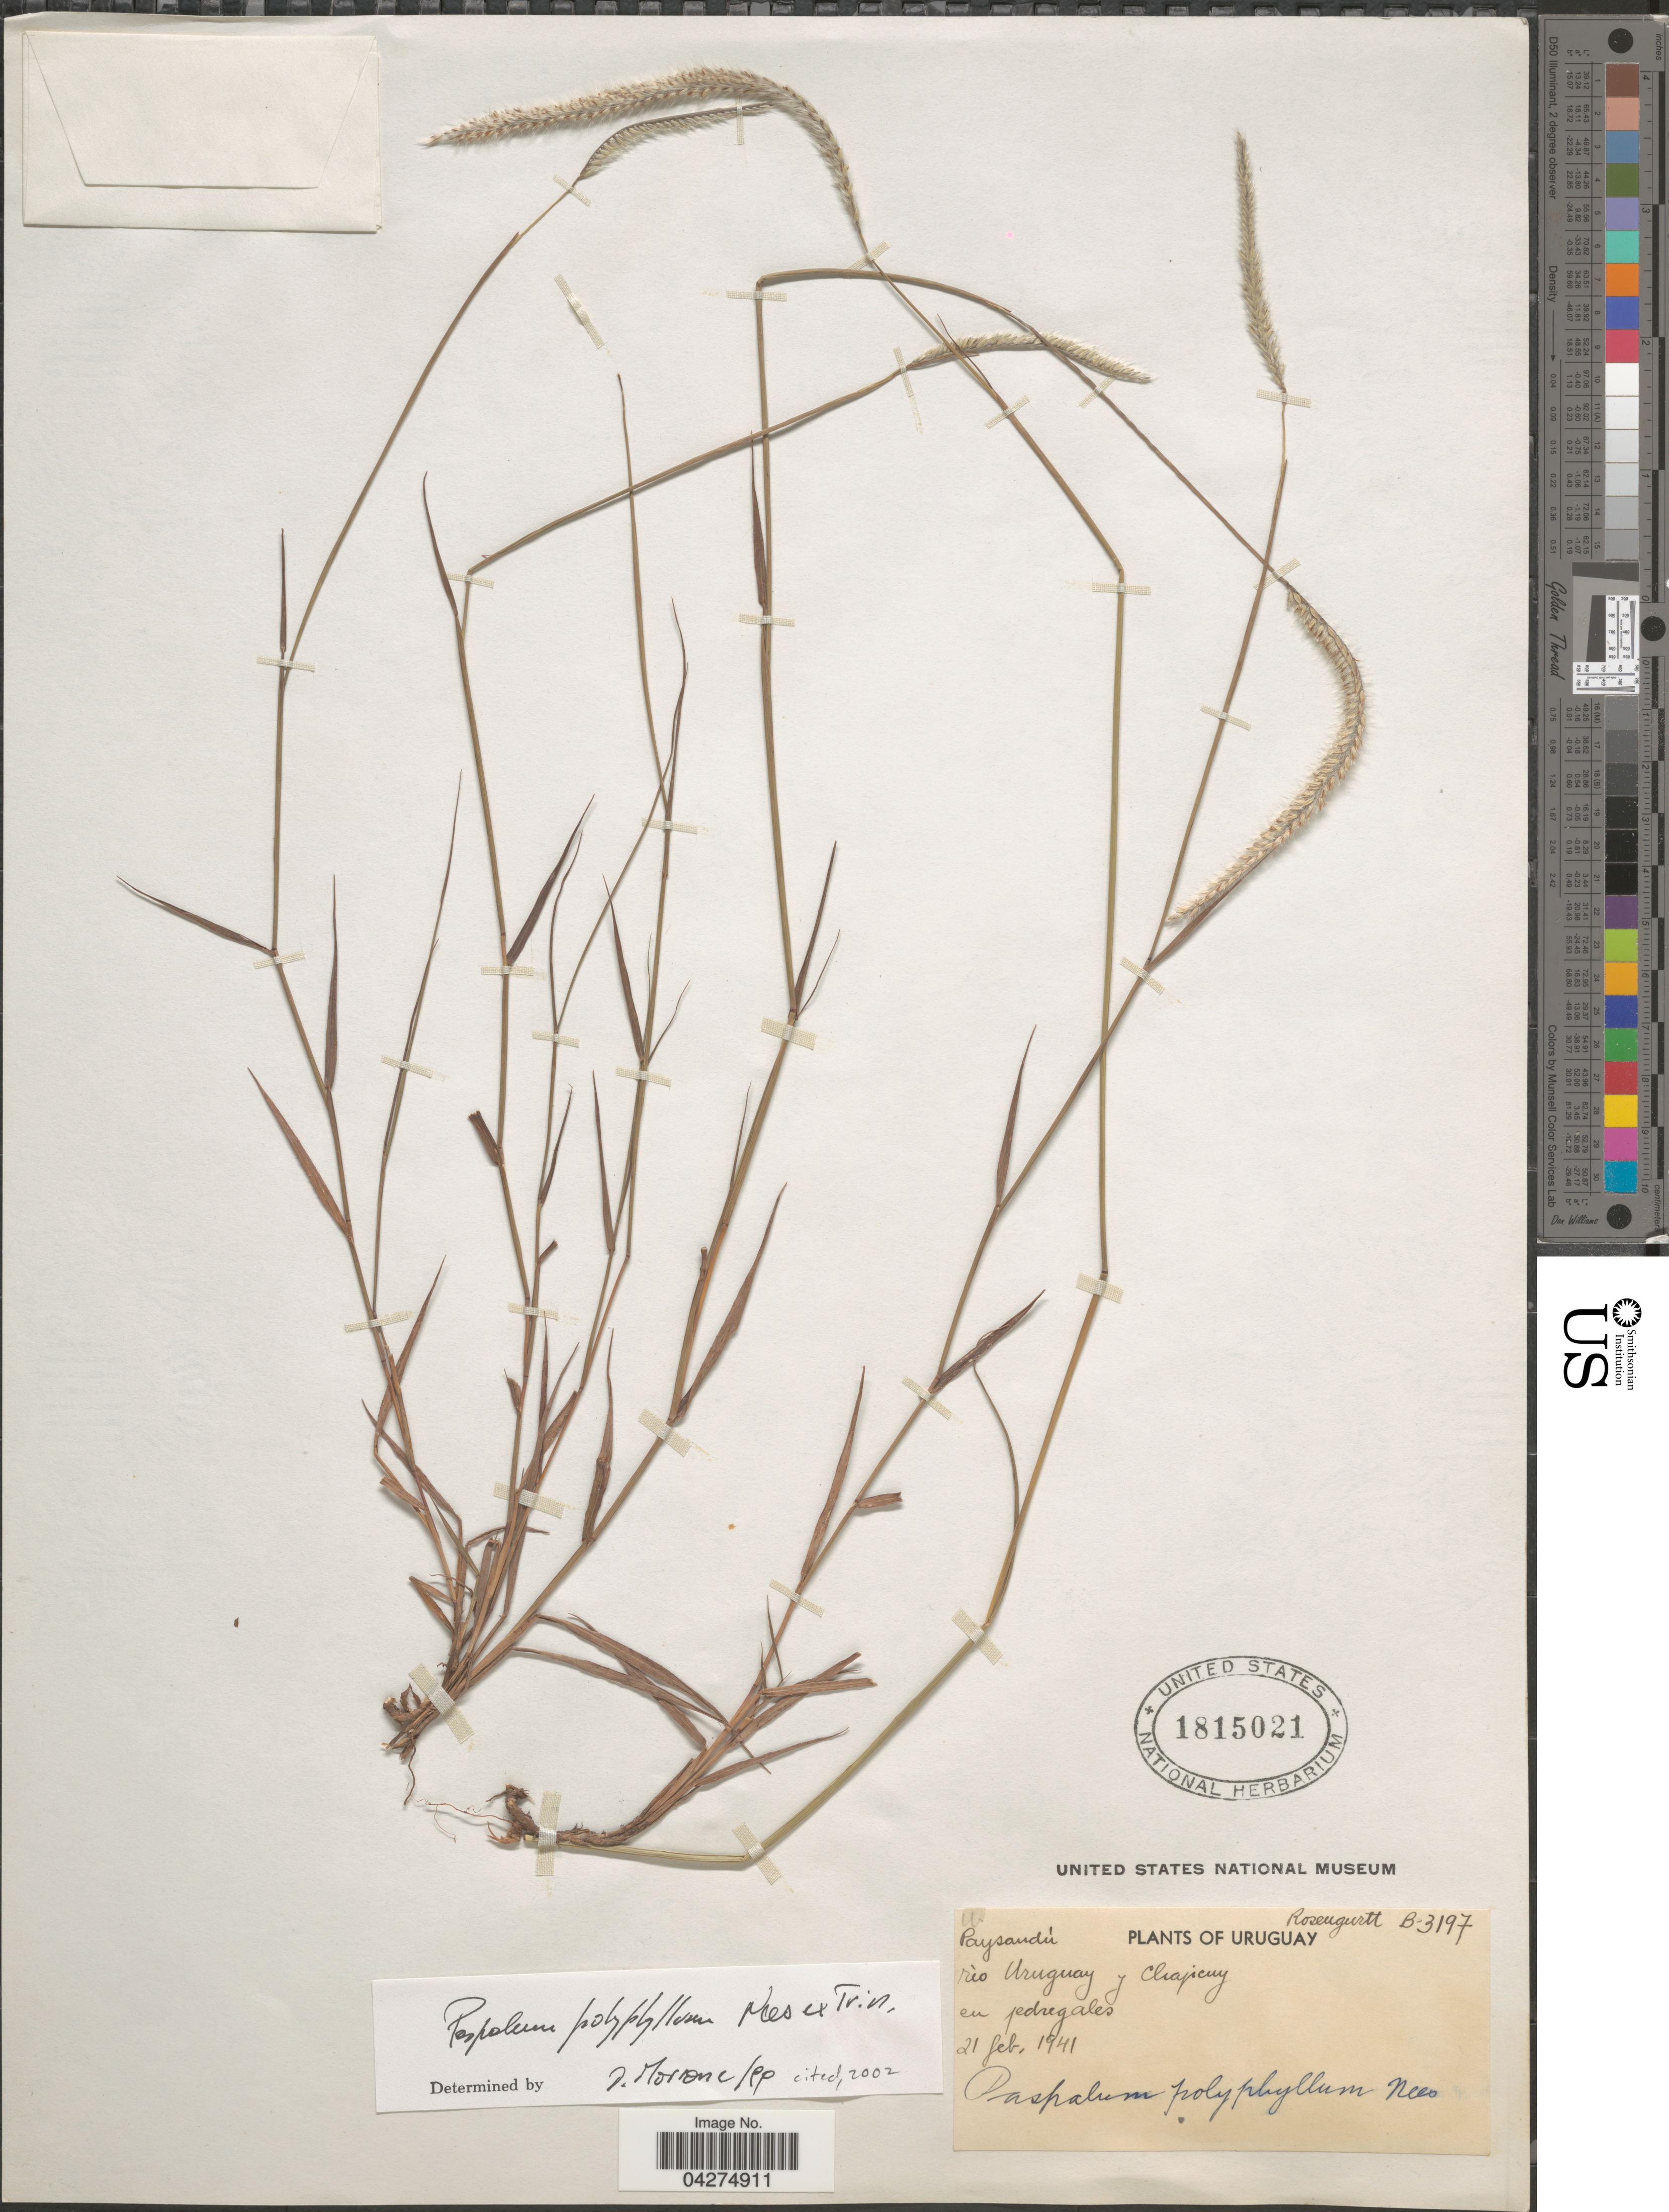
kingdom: Plantae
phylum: Tracheophyta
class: Liliopsida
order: Poales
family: Poaceae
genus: Paspalum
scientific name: Paspalum polyphyllum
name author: Nees ex Trin.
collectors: Rosengurtt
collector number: B-3197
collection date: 1941-02-21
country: Uruguay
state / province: Paysandu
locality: Rio Uruguay y Chapicuy.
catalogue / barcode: US 1815021